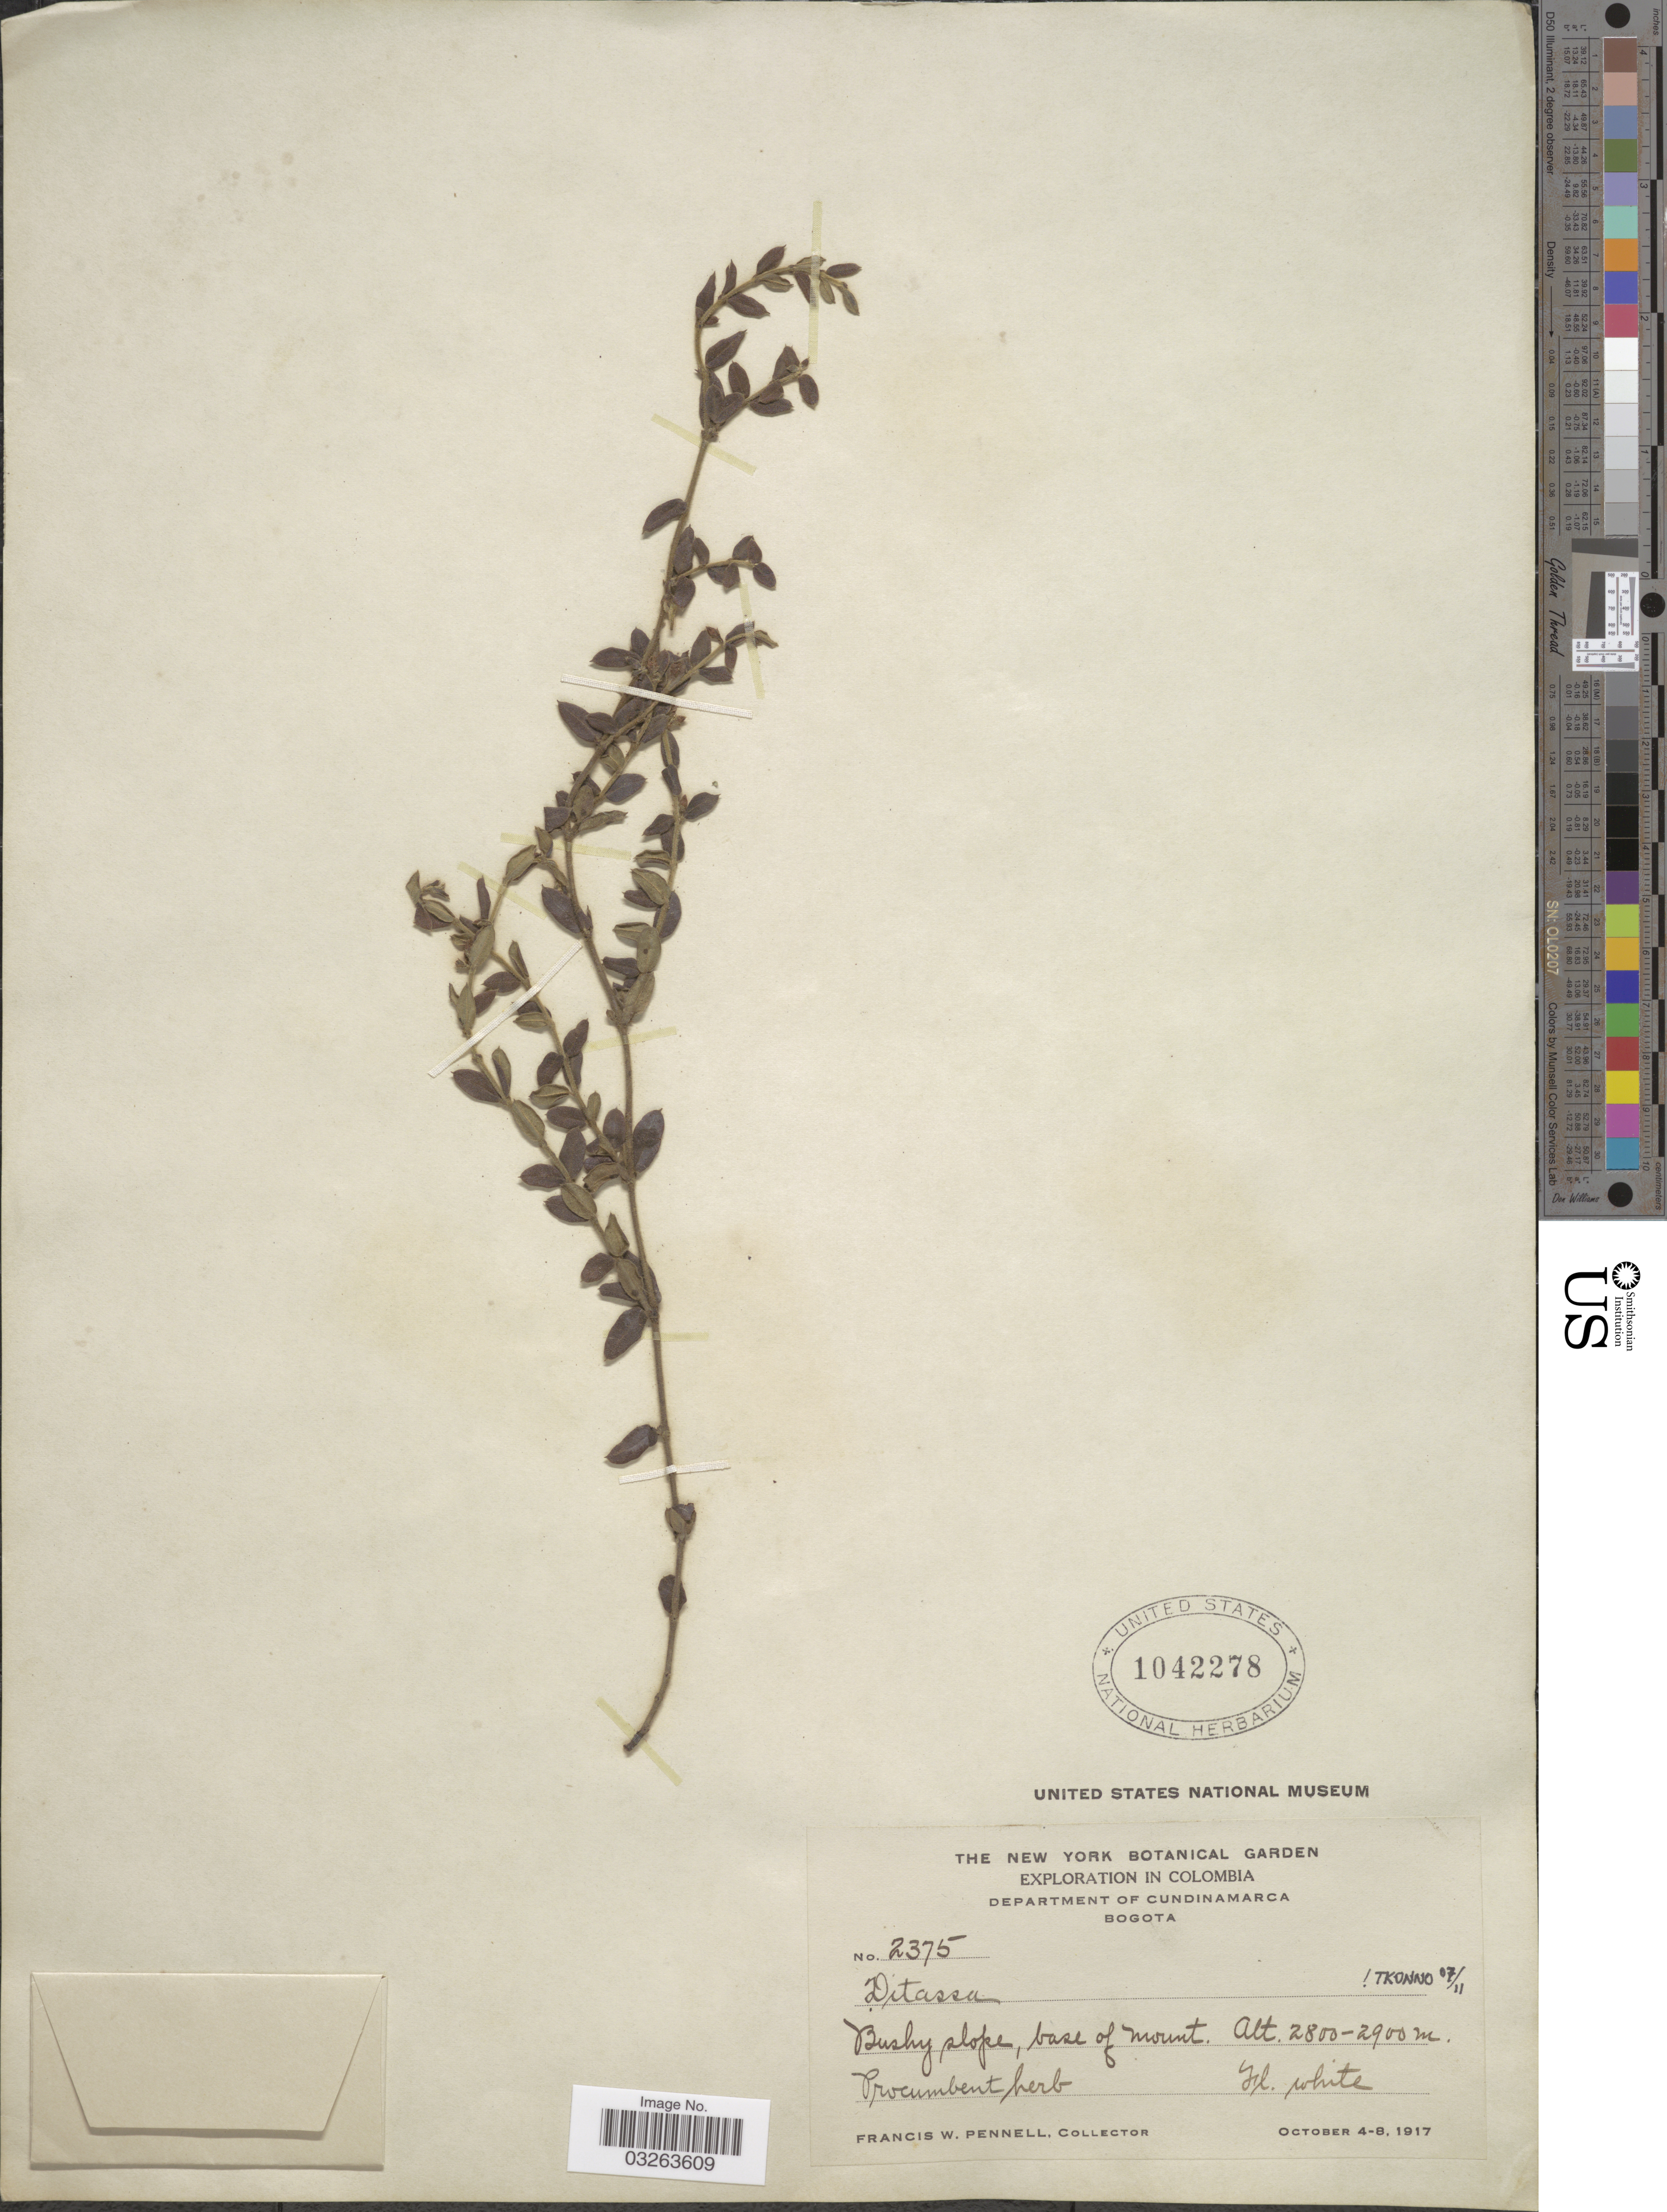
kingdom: Plantae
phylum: Tracheophyta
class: Magnoliopsida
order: Gentianales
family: Apocynaceae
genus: Ditassa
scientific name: Ditassa sp.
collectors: F. W. Pennell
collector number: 2375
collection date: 1917-10-04/1917-10-08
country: Colombia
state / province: Cundinamarca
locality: Department of Cundinamarca. Bogota, base of mount.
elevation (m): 2800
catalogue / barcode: US 1042278